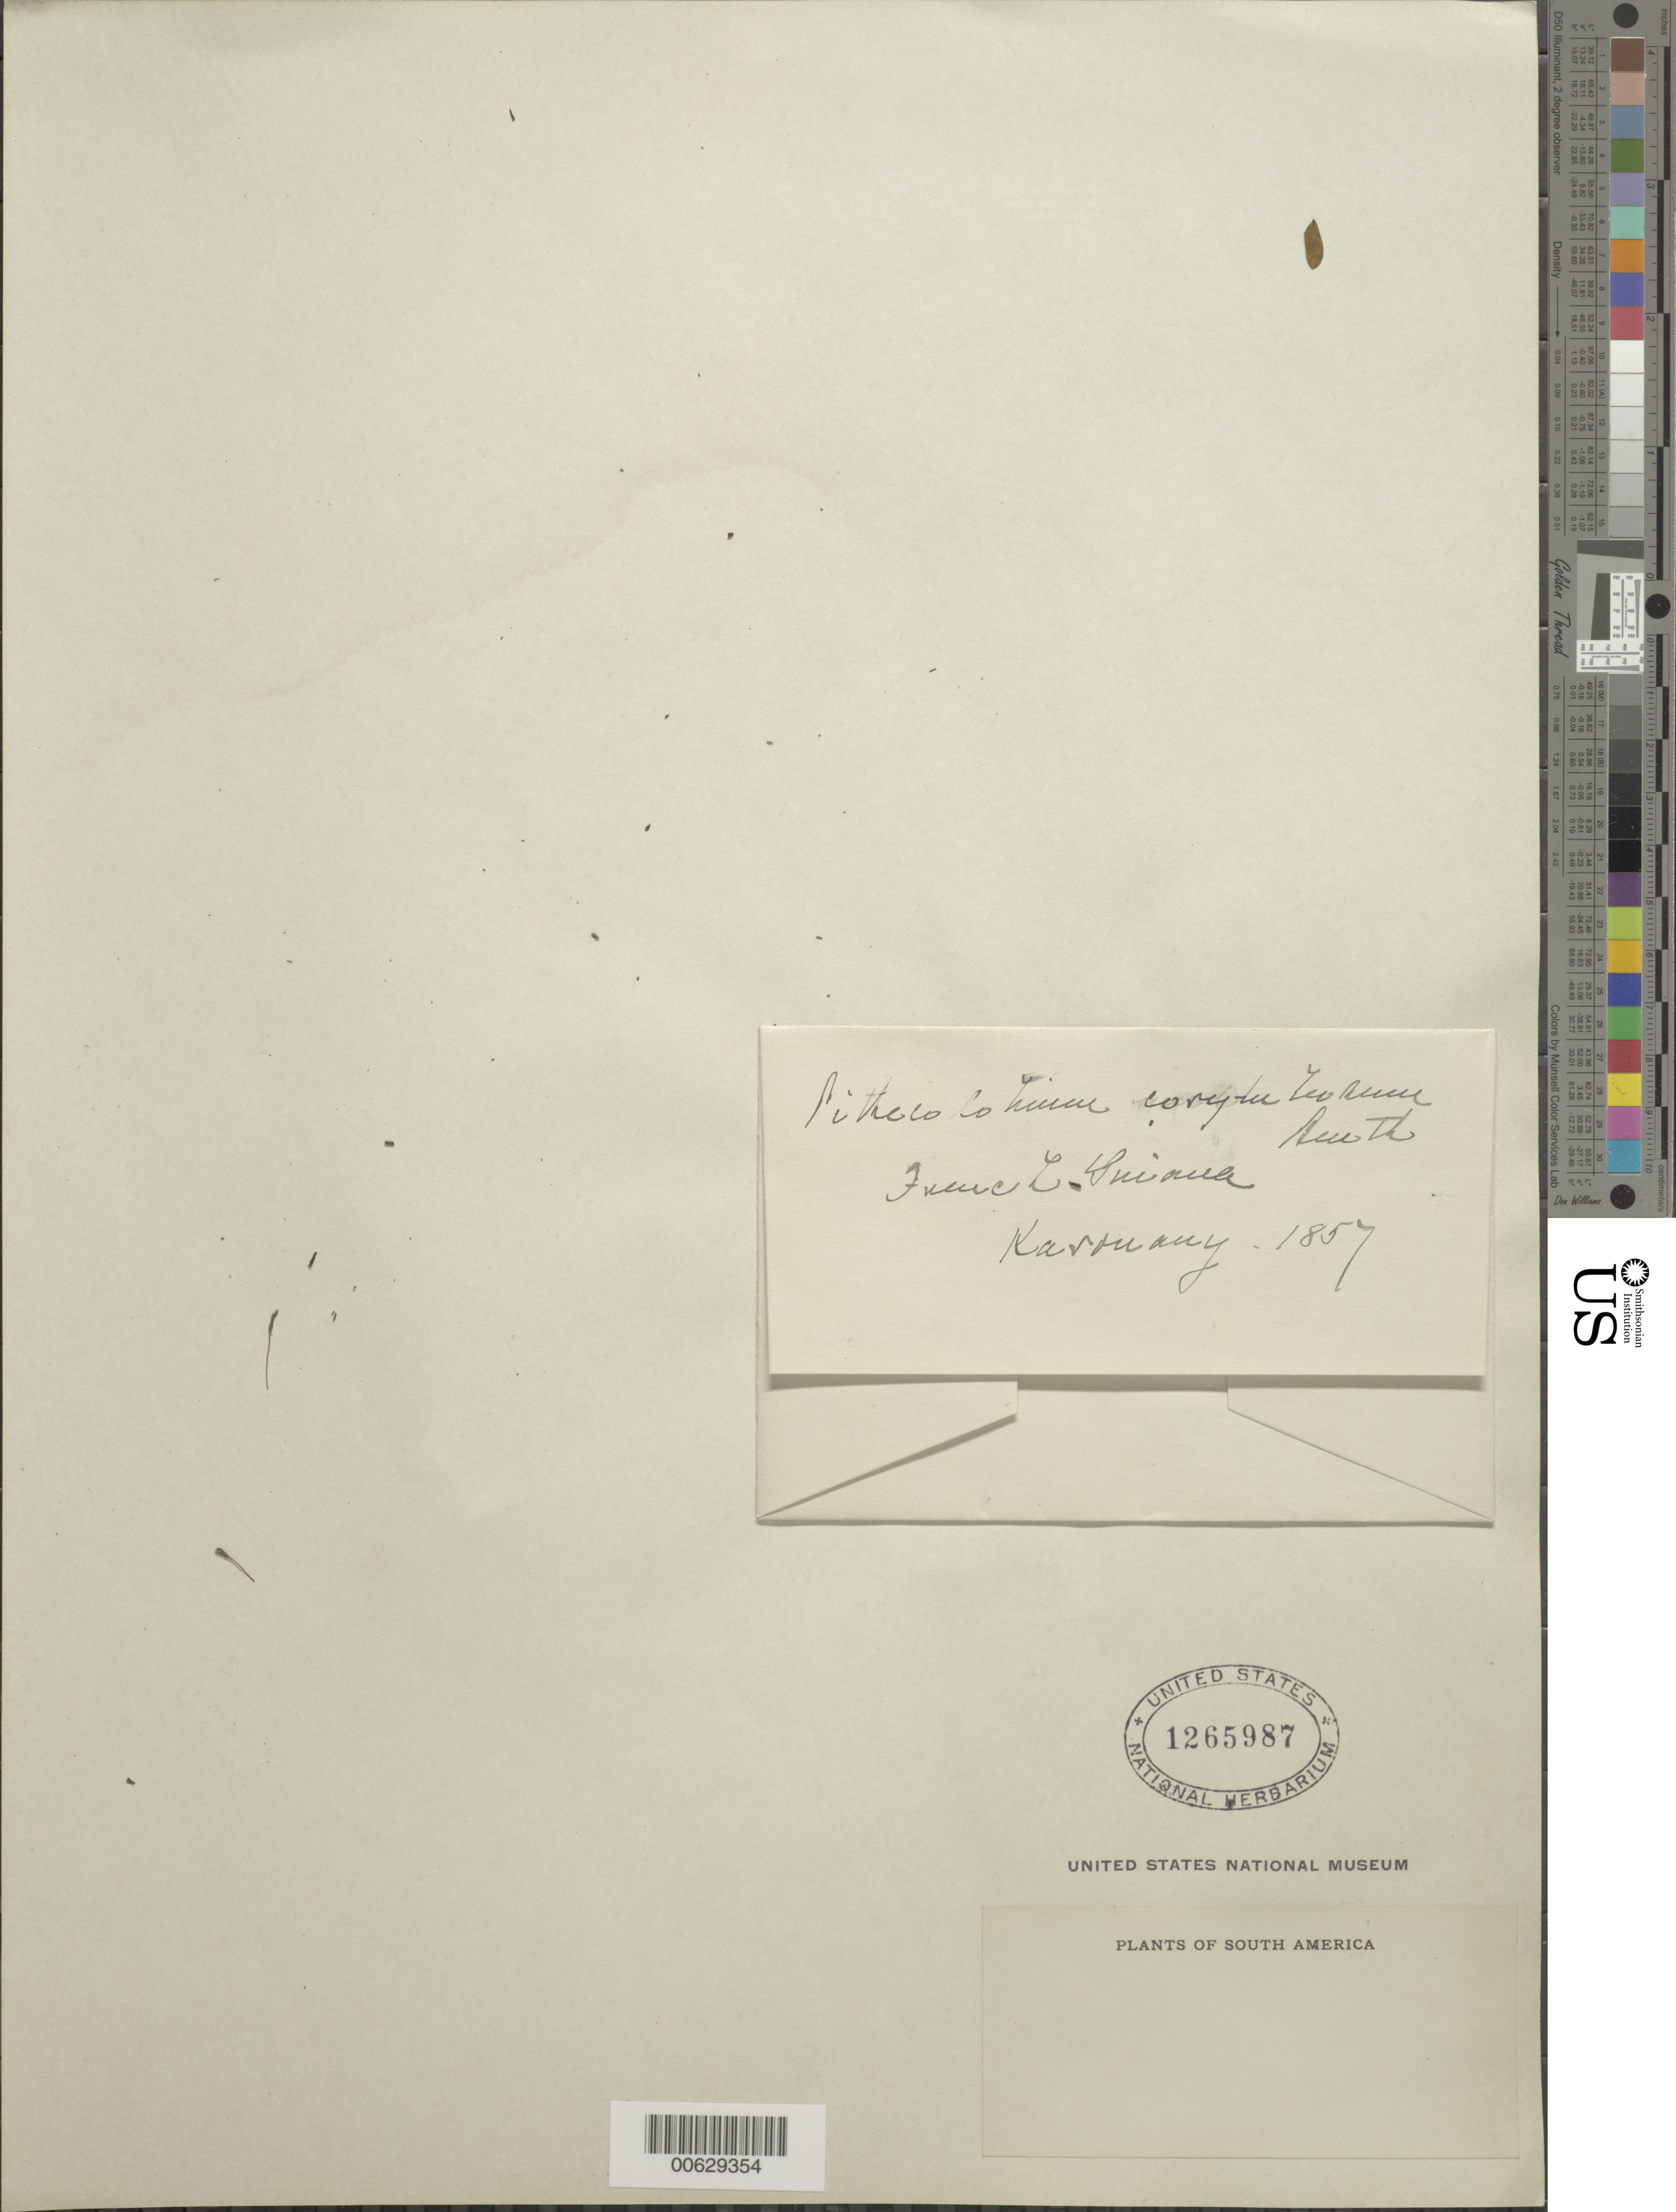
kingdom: Plantae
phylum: Tracheophyta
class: Magnoliopsida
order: Fabales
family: Fabaceae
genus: Hydrochorea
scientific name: Hydrochorea corymbosa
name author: (Rich.) Barneby & J.W. Grimes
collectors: P. A. Sagot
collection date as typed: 1857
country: French Guiana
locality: Karouany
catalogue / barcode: US 1265987